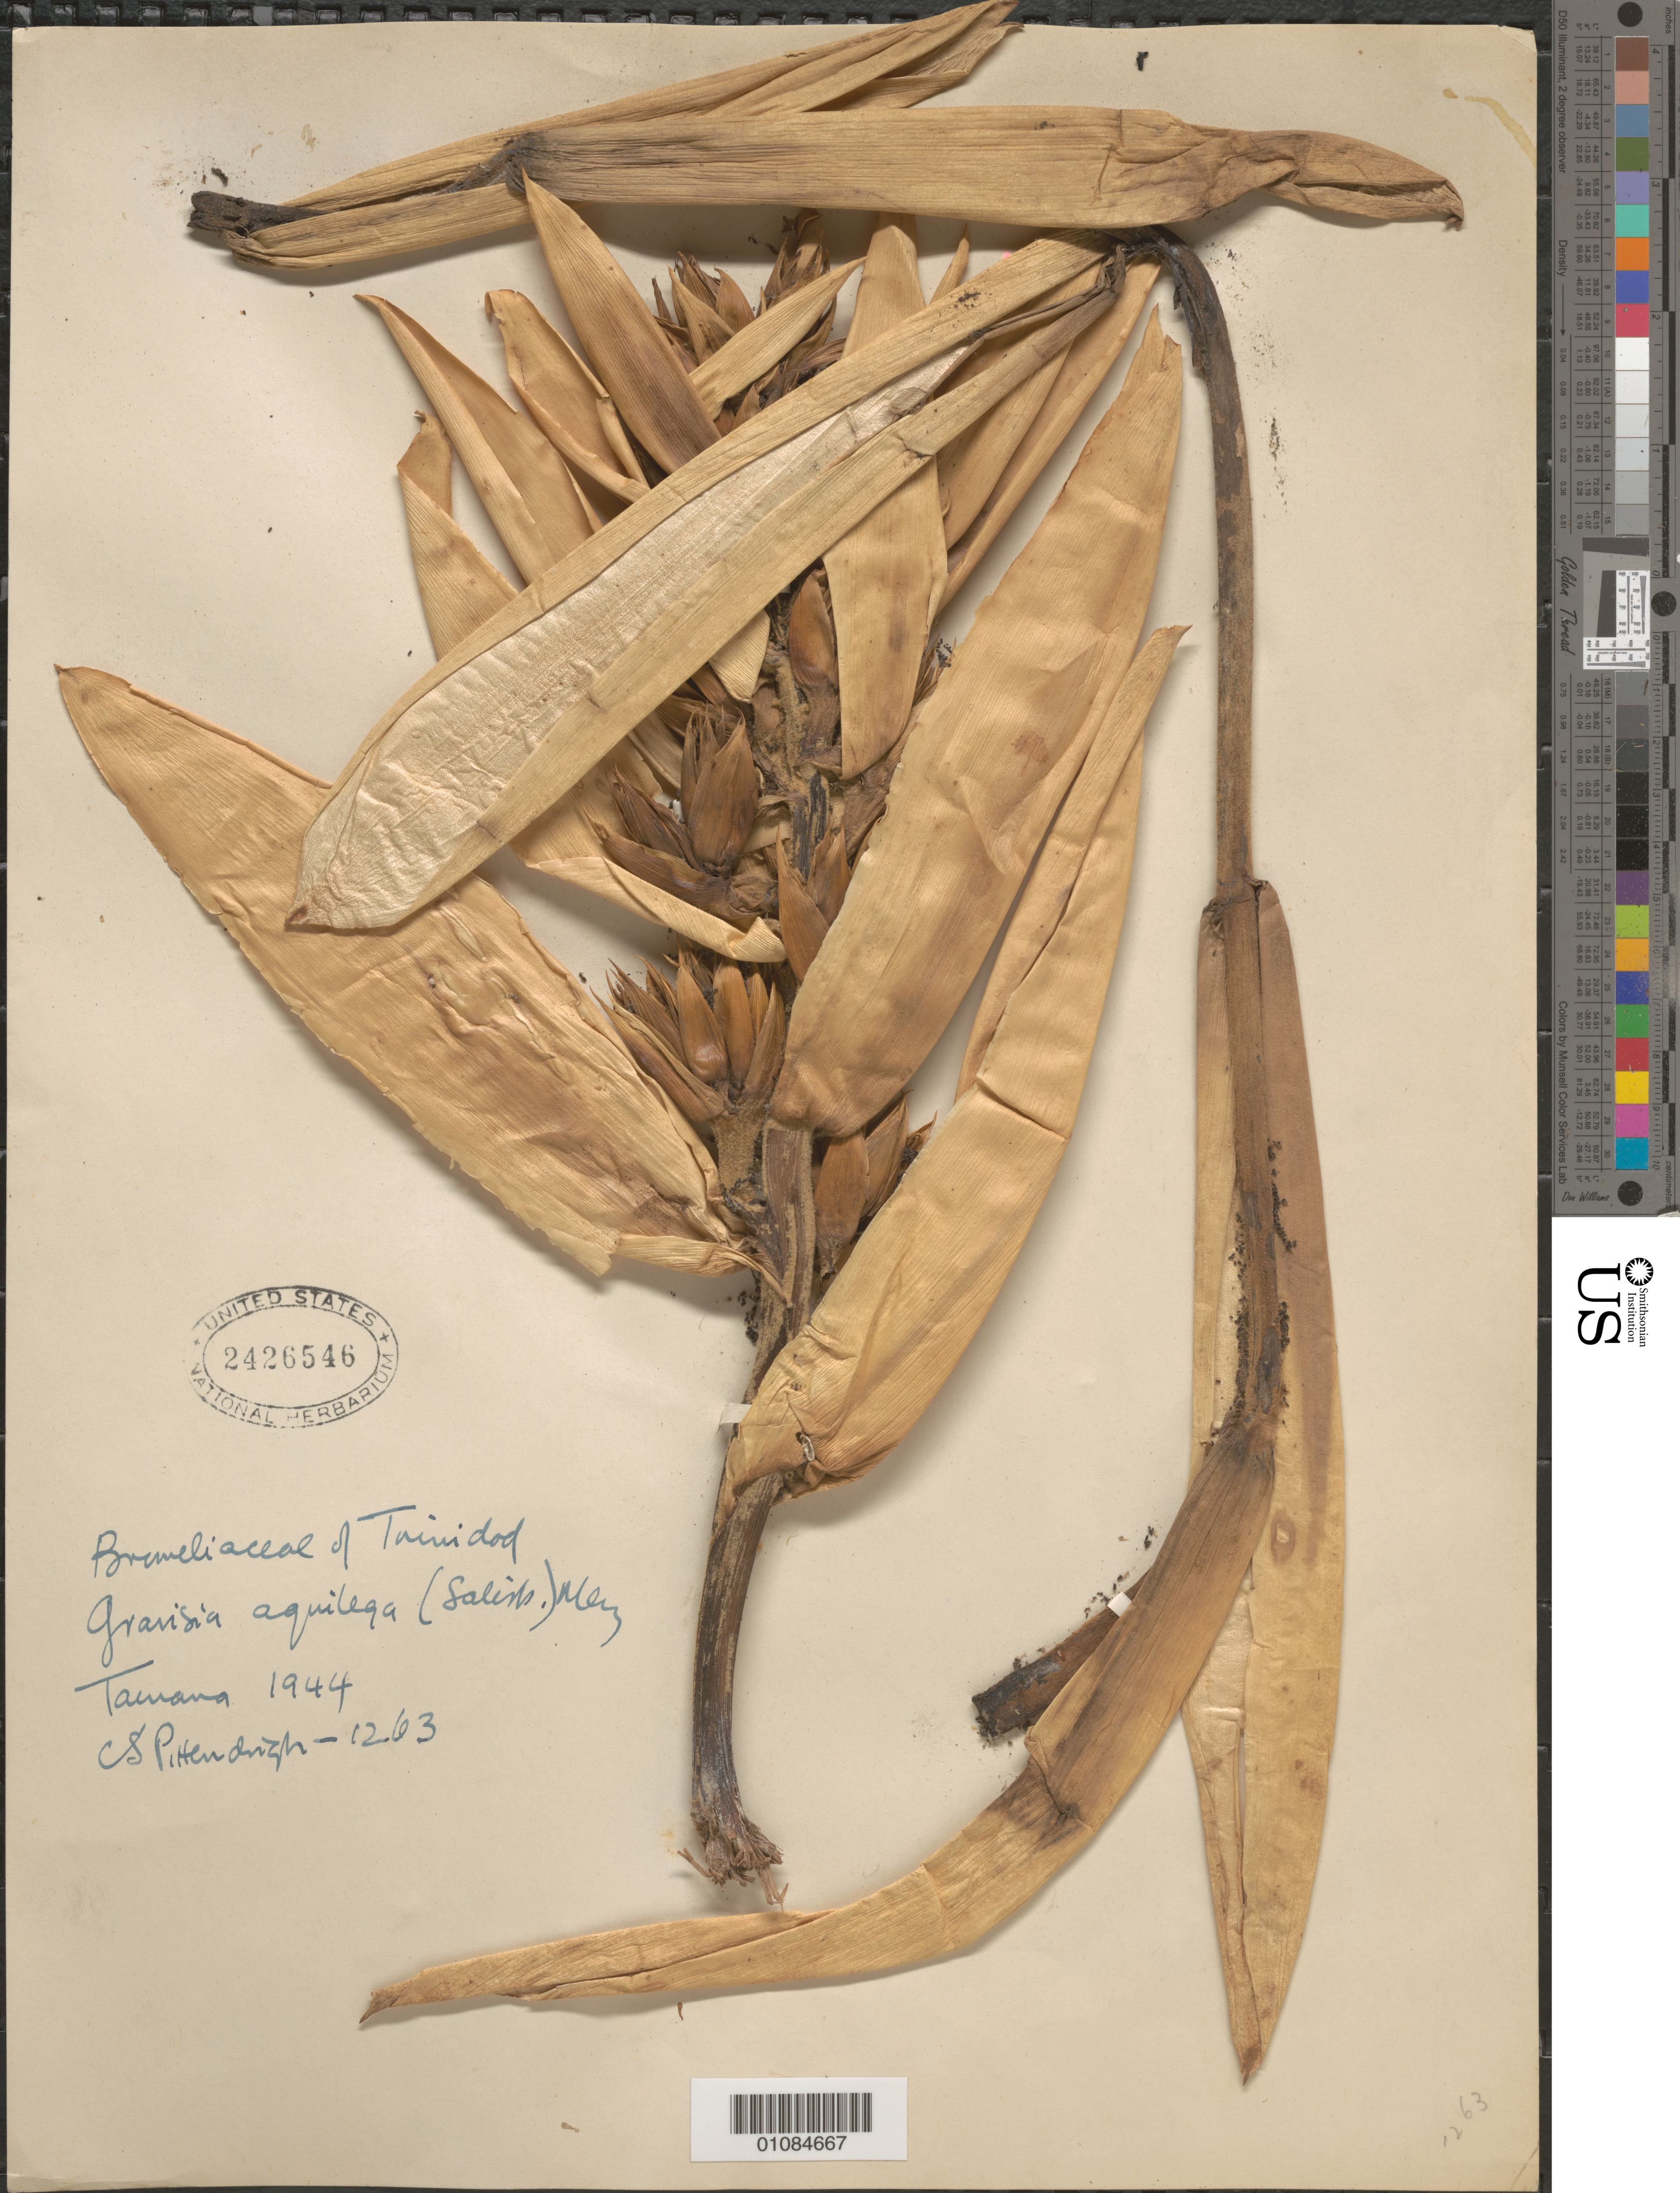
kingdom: Plantae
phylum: Tracheophyta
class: Liliopsida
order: Poales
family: Bromeliaceae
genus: Aechmea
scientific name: Aechmea aquilega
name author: (Salisb.) Griseb.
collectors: C. S. Pittendrigh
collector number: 1263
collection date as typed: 1944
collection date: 1944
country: Trinidad and Tobago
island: Trinidad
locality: Tamana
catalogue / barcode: US 2426546